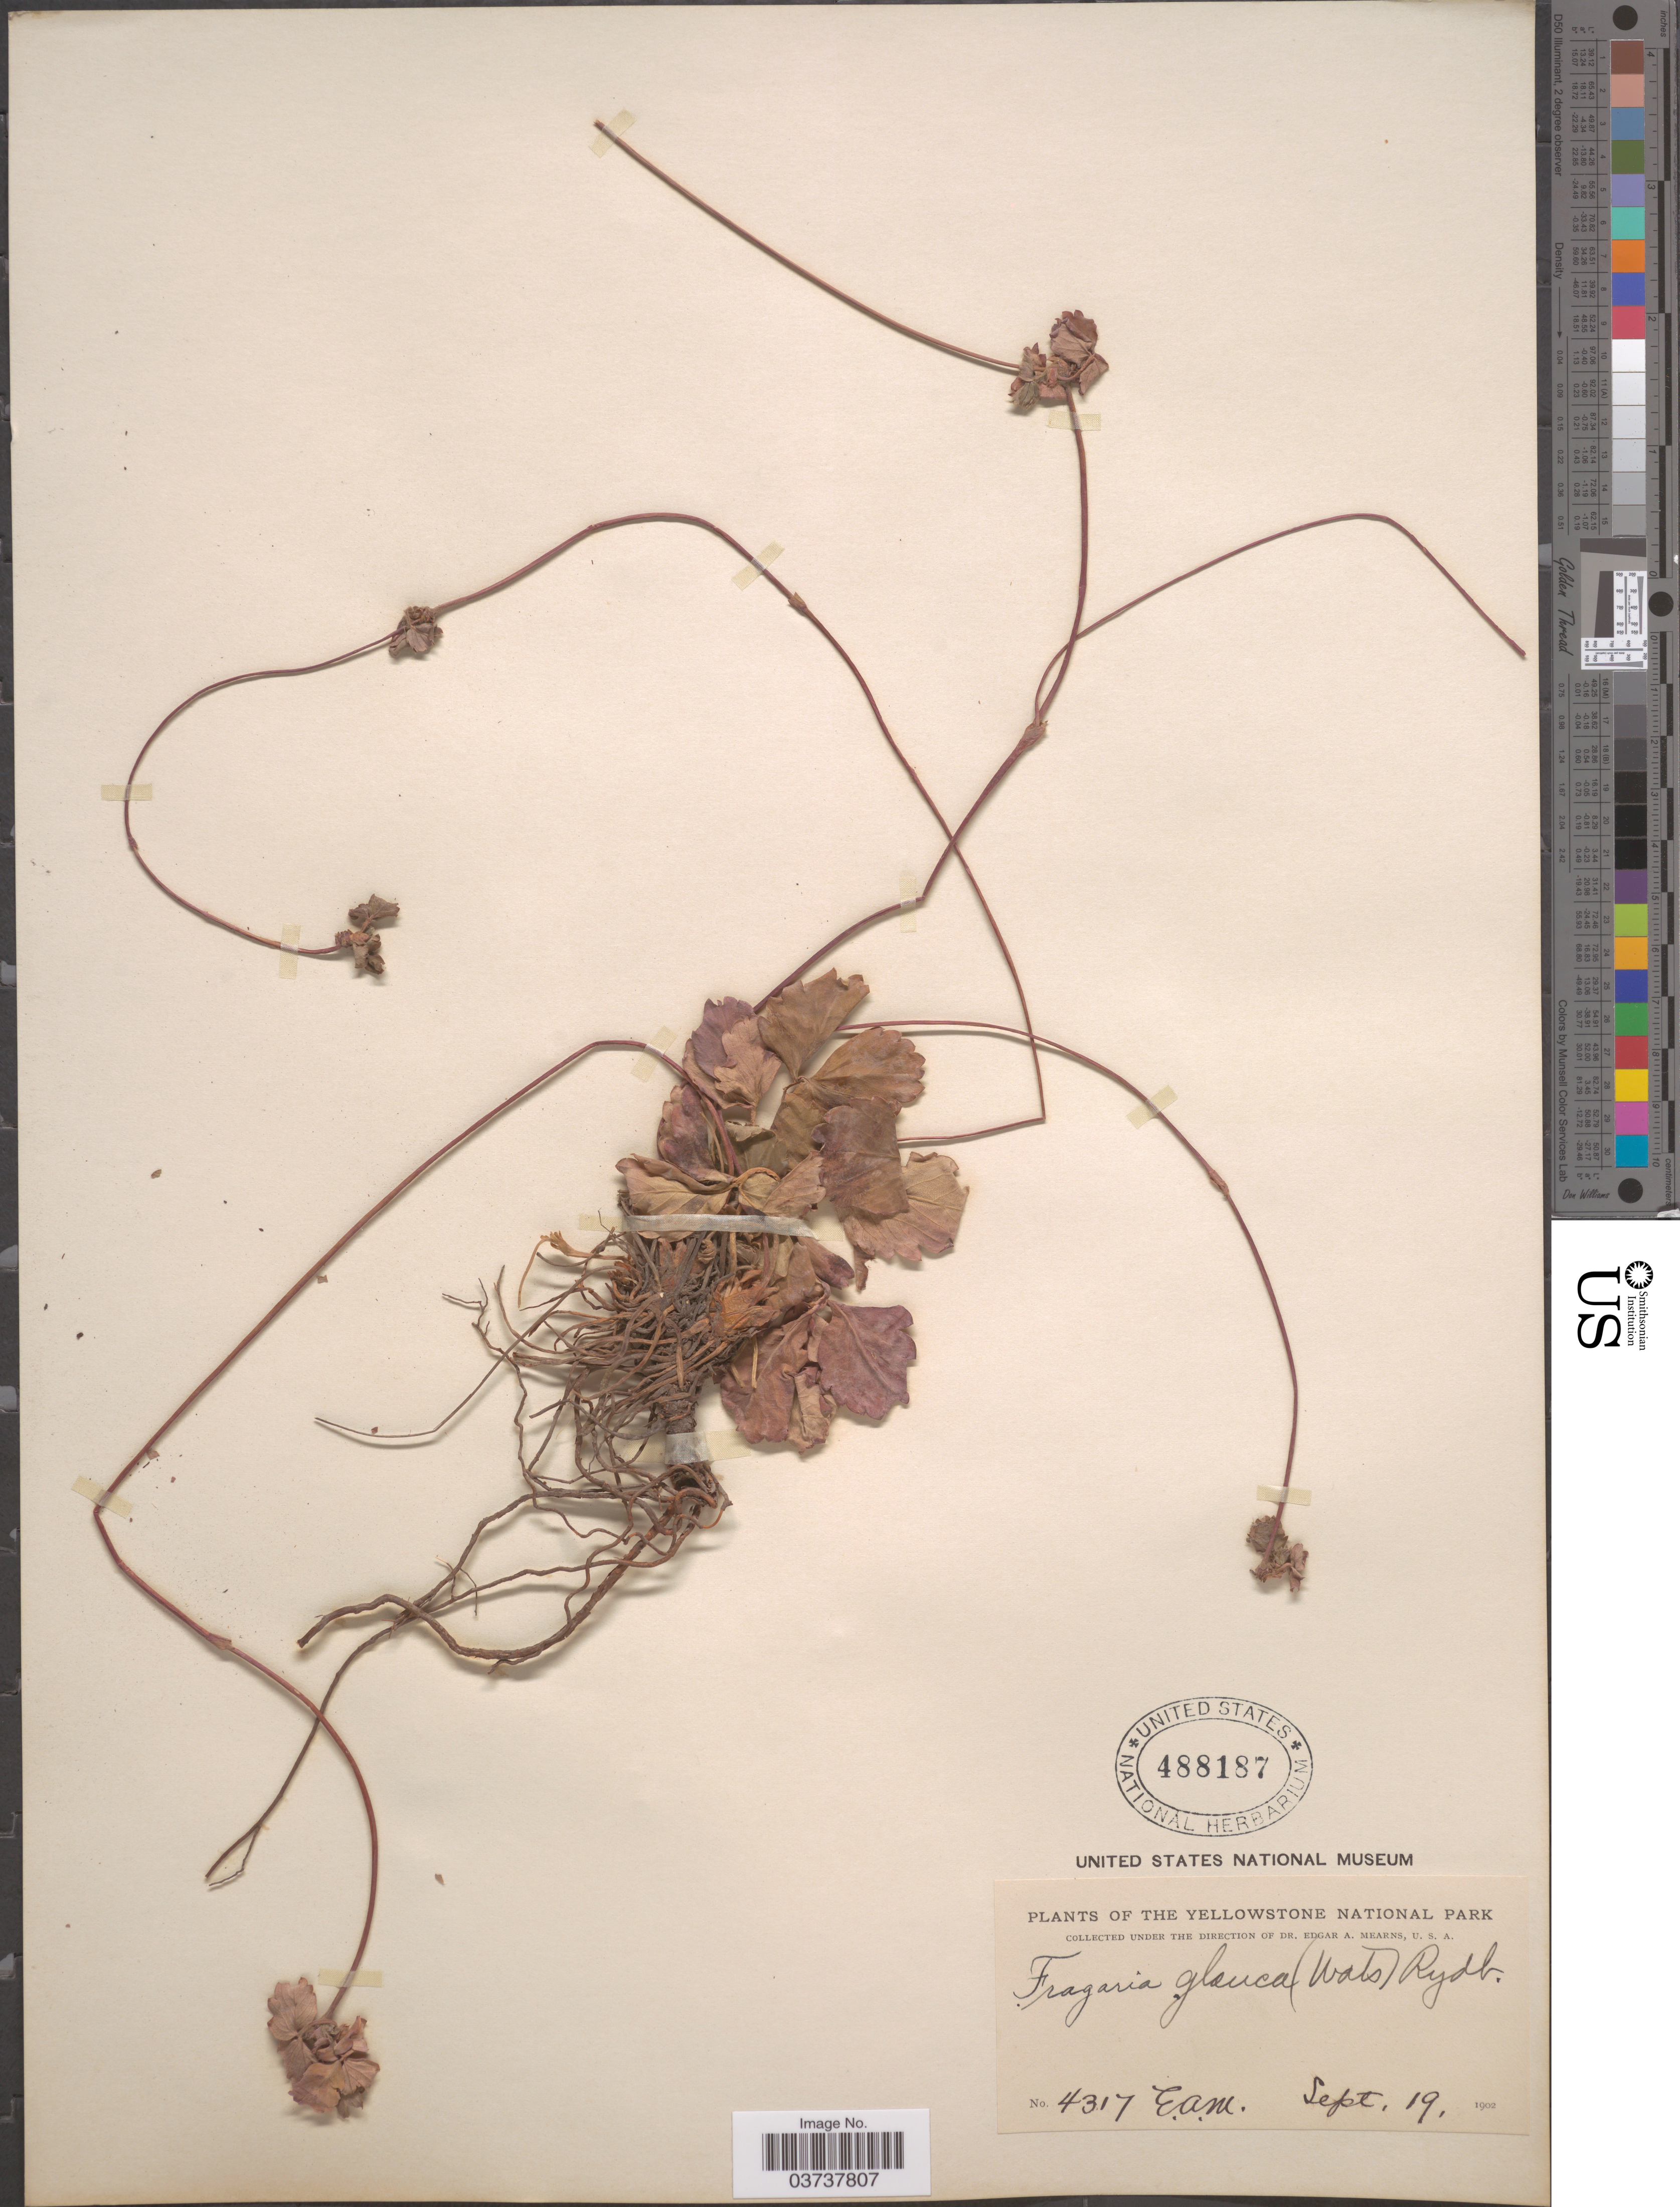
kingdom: Plantae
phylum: Tracheophyta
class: Magnoliopsida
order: Rosales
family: Rosaceae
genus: Fragaria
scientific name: Fragaria virginiana subsp. glauca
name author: (S. Watson) Staudt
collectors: E. A. Mearns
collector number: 4317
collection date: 1902-09-19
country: United States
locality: The Yellowstone National Park.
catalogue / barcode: US 488187